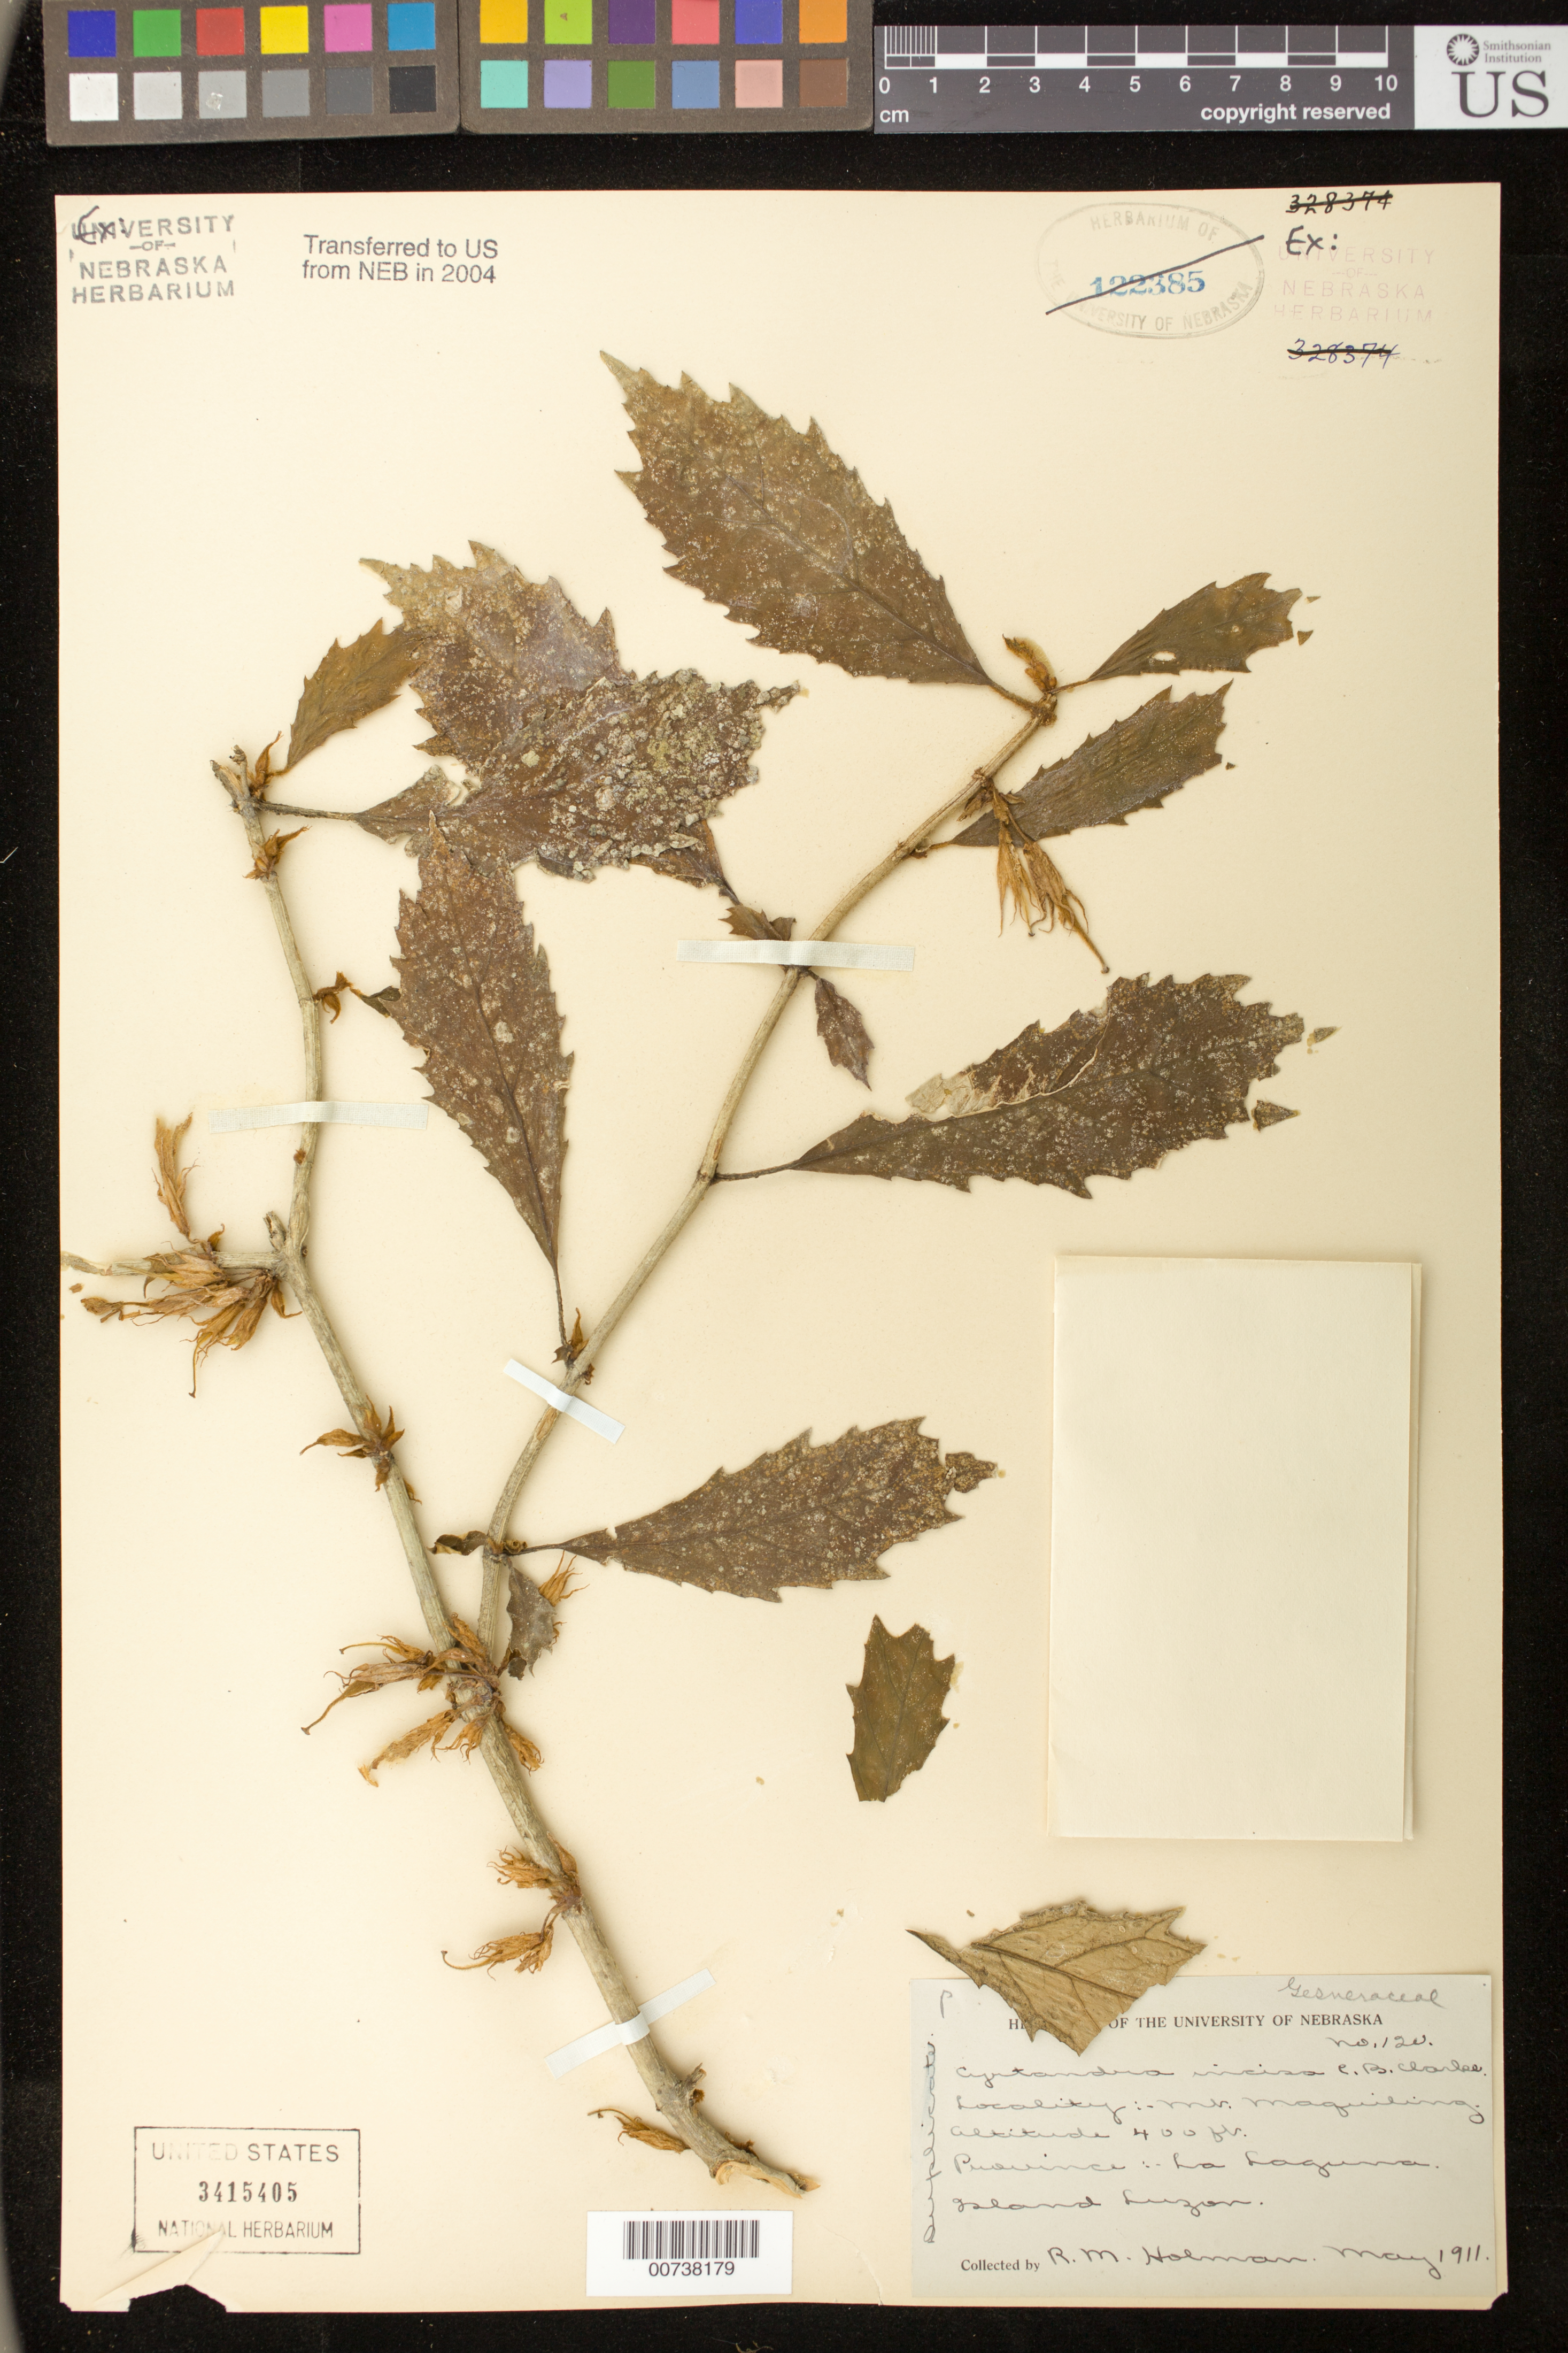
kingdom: Plantae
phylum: Tracheophyta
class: Magnoliopsida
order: Lamiales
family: Gesneriaceae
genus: Cyrtandra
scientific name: Cyrtandra incisa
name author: C.B. Clarke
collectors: R. Holman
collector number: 120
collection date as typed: May 1911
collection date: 1911-05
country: Philippines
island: Luzon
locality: Mt. Maquiling. Province: La Laguna. Island Luzon.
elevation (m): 122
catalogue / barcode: US 3415405